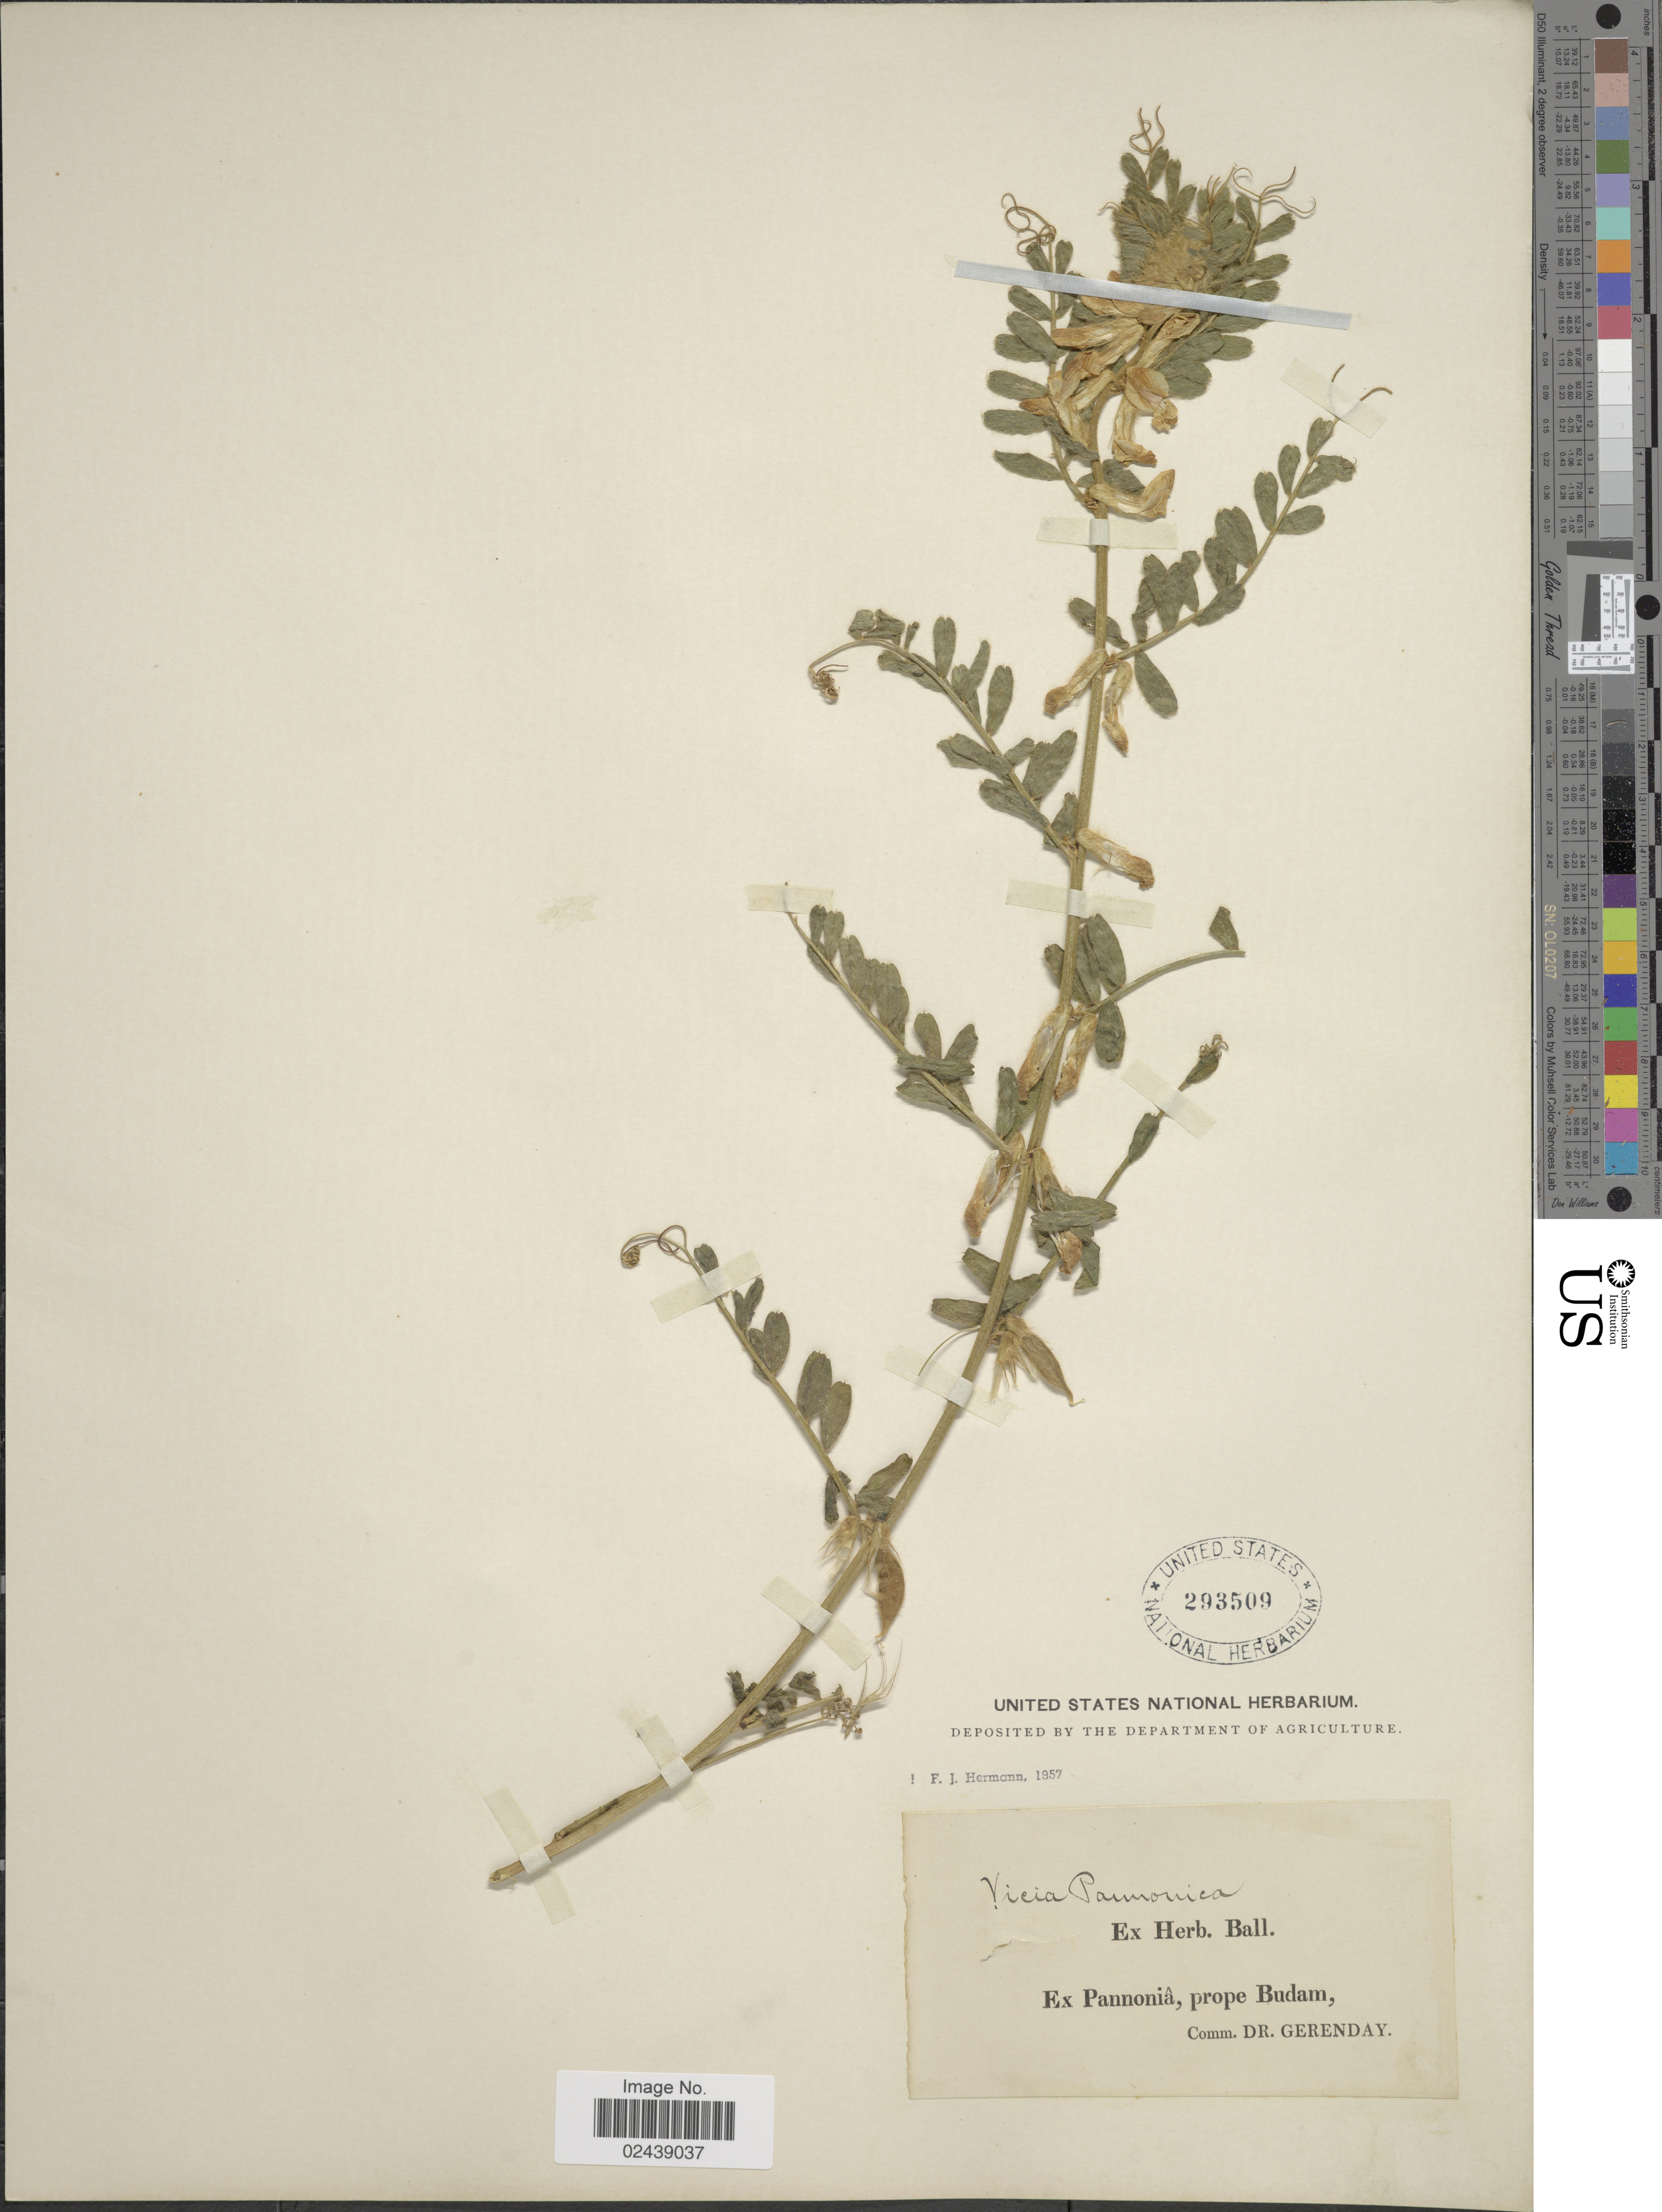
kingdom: Plantae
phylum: Tracheophyta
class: Magnoliopsida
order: Fabales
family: Fabaceae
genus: Vicia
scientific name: Vicia pannonica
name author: Crantz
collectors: ex herb. Ball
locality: Ex Pannonia, prope Budam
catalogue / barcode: US 293509